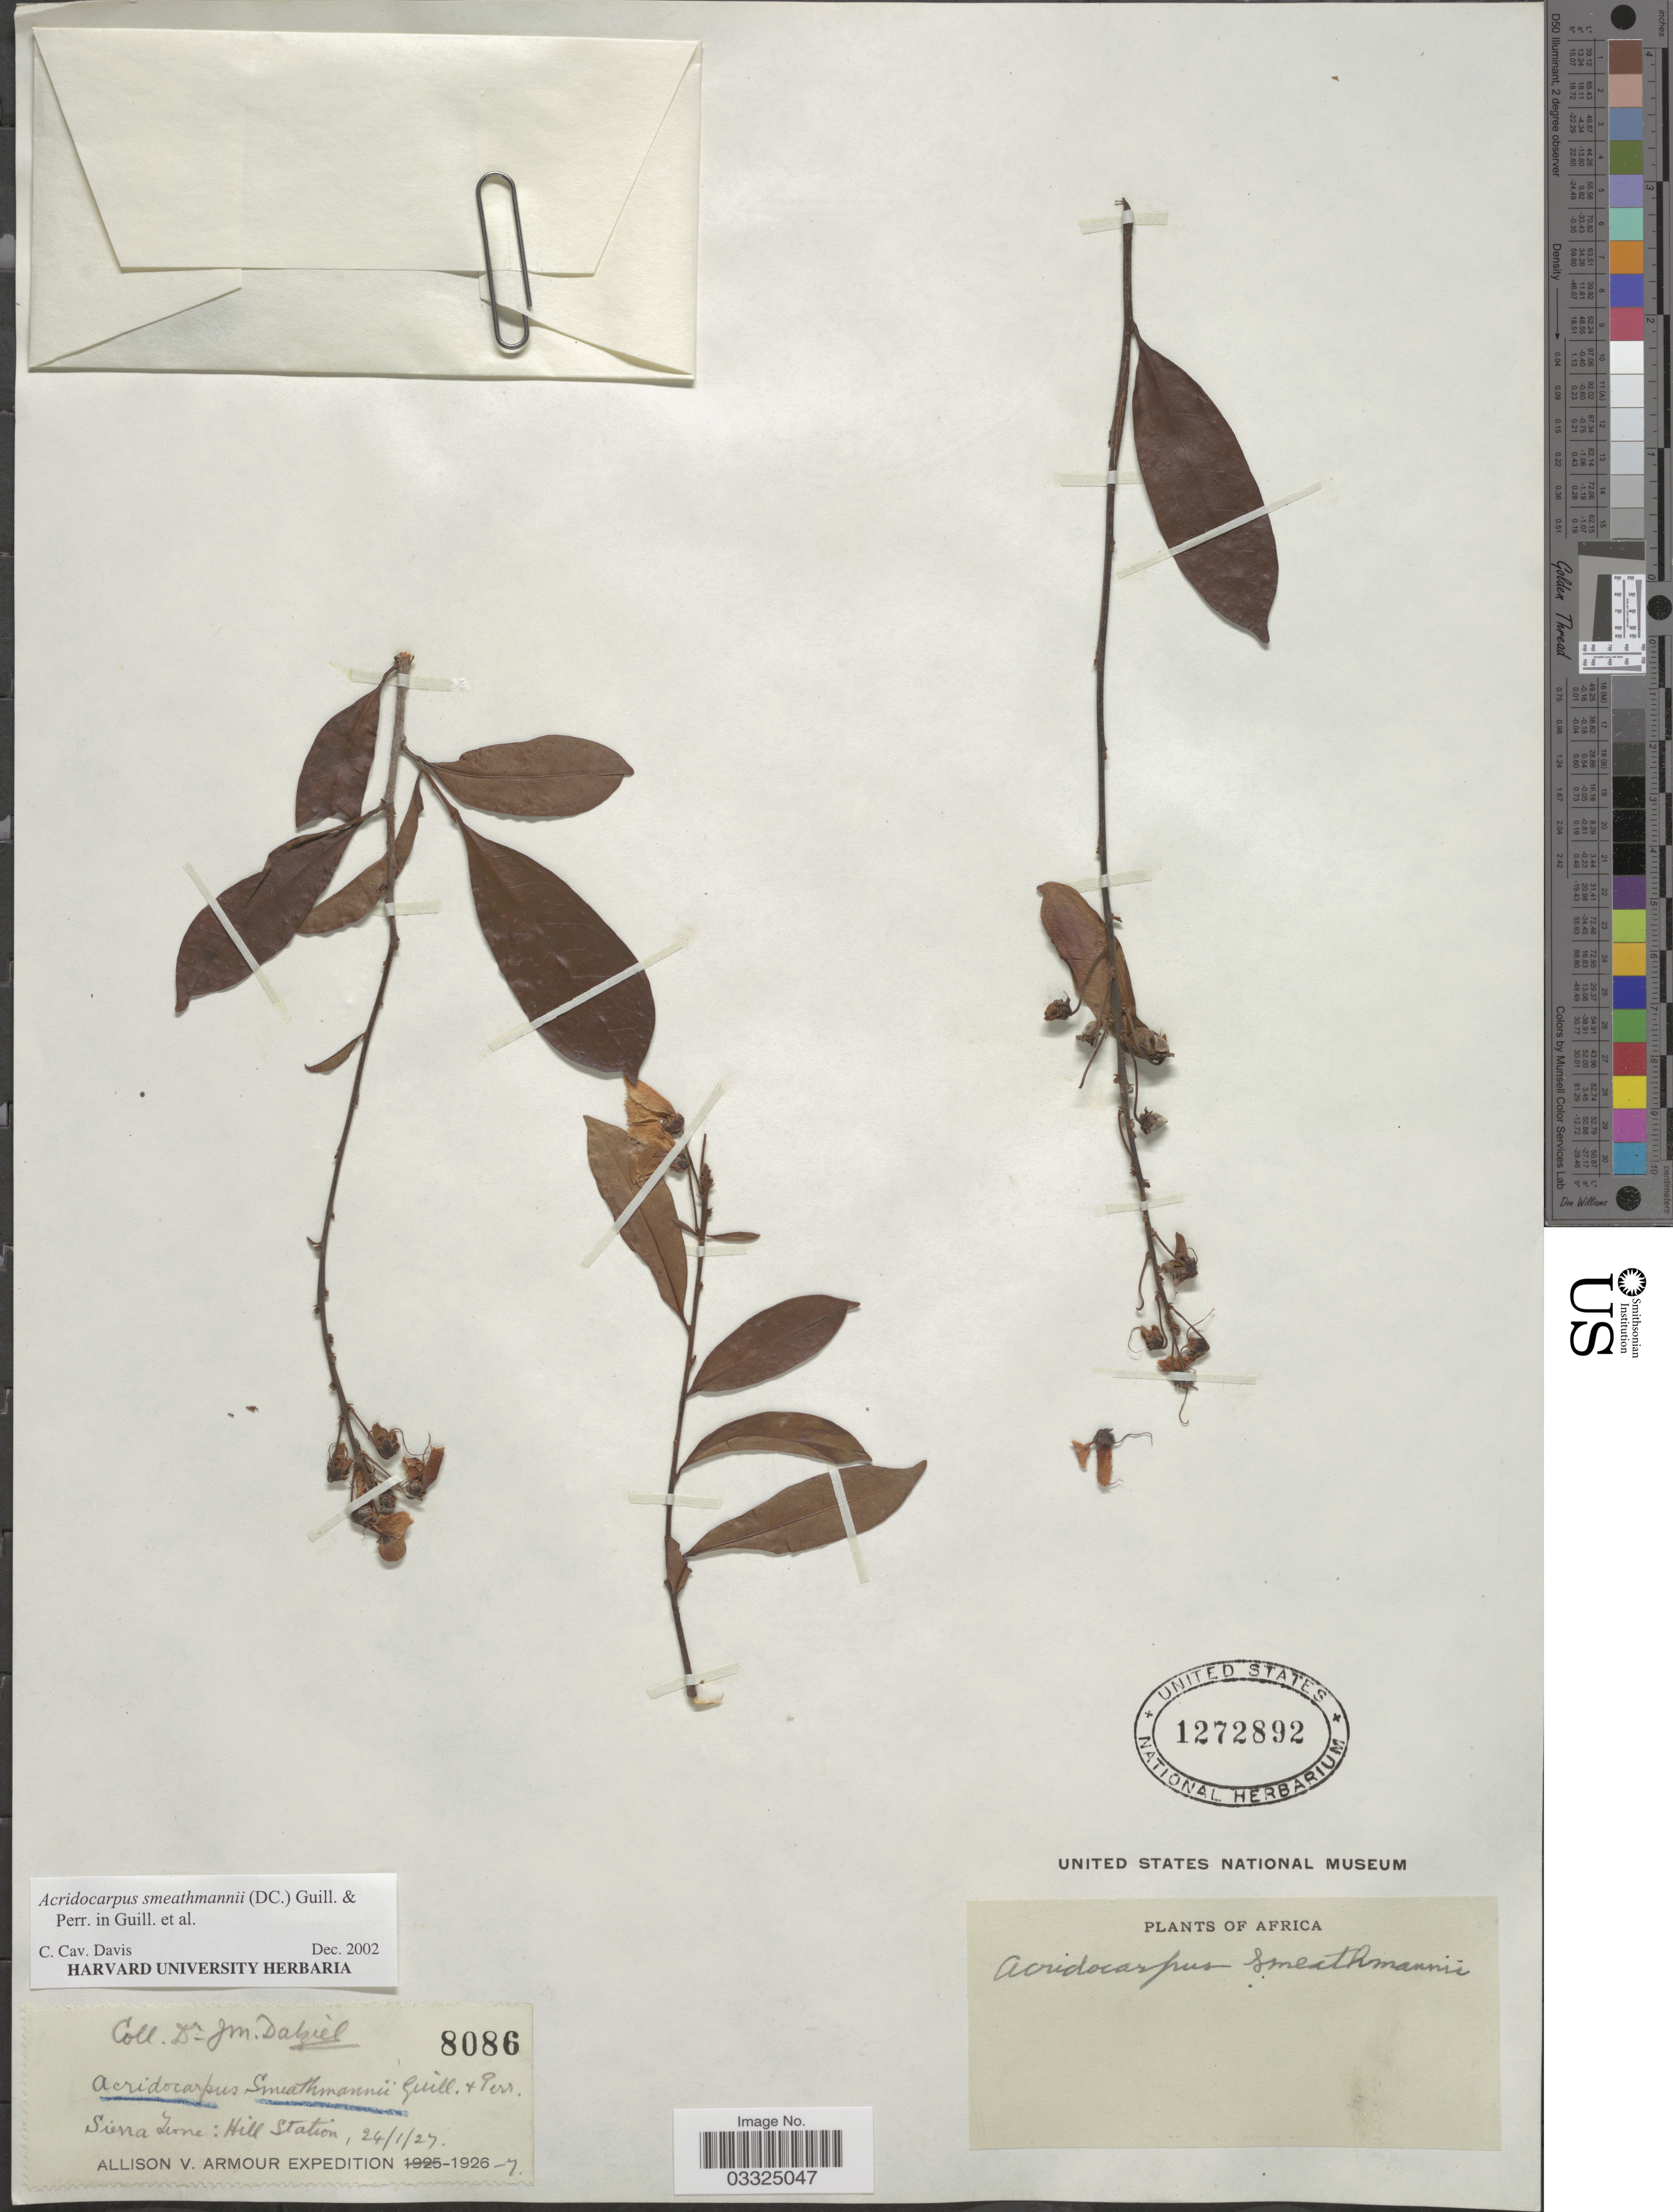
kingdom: Plantae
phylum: Tracheophyta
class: Magnoliopsida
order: Malpighiales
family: Malpighiaceae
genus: Acridocarpus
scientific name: Acridocarpus smeathmannii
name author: (DC.) Guill. & Perr.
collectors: J. Dalziel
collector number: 8086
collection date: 1927-01-24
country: Sierra Leone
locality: Hill Station.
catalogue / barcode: US 1272892